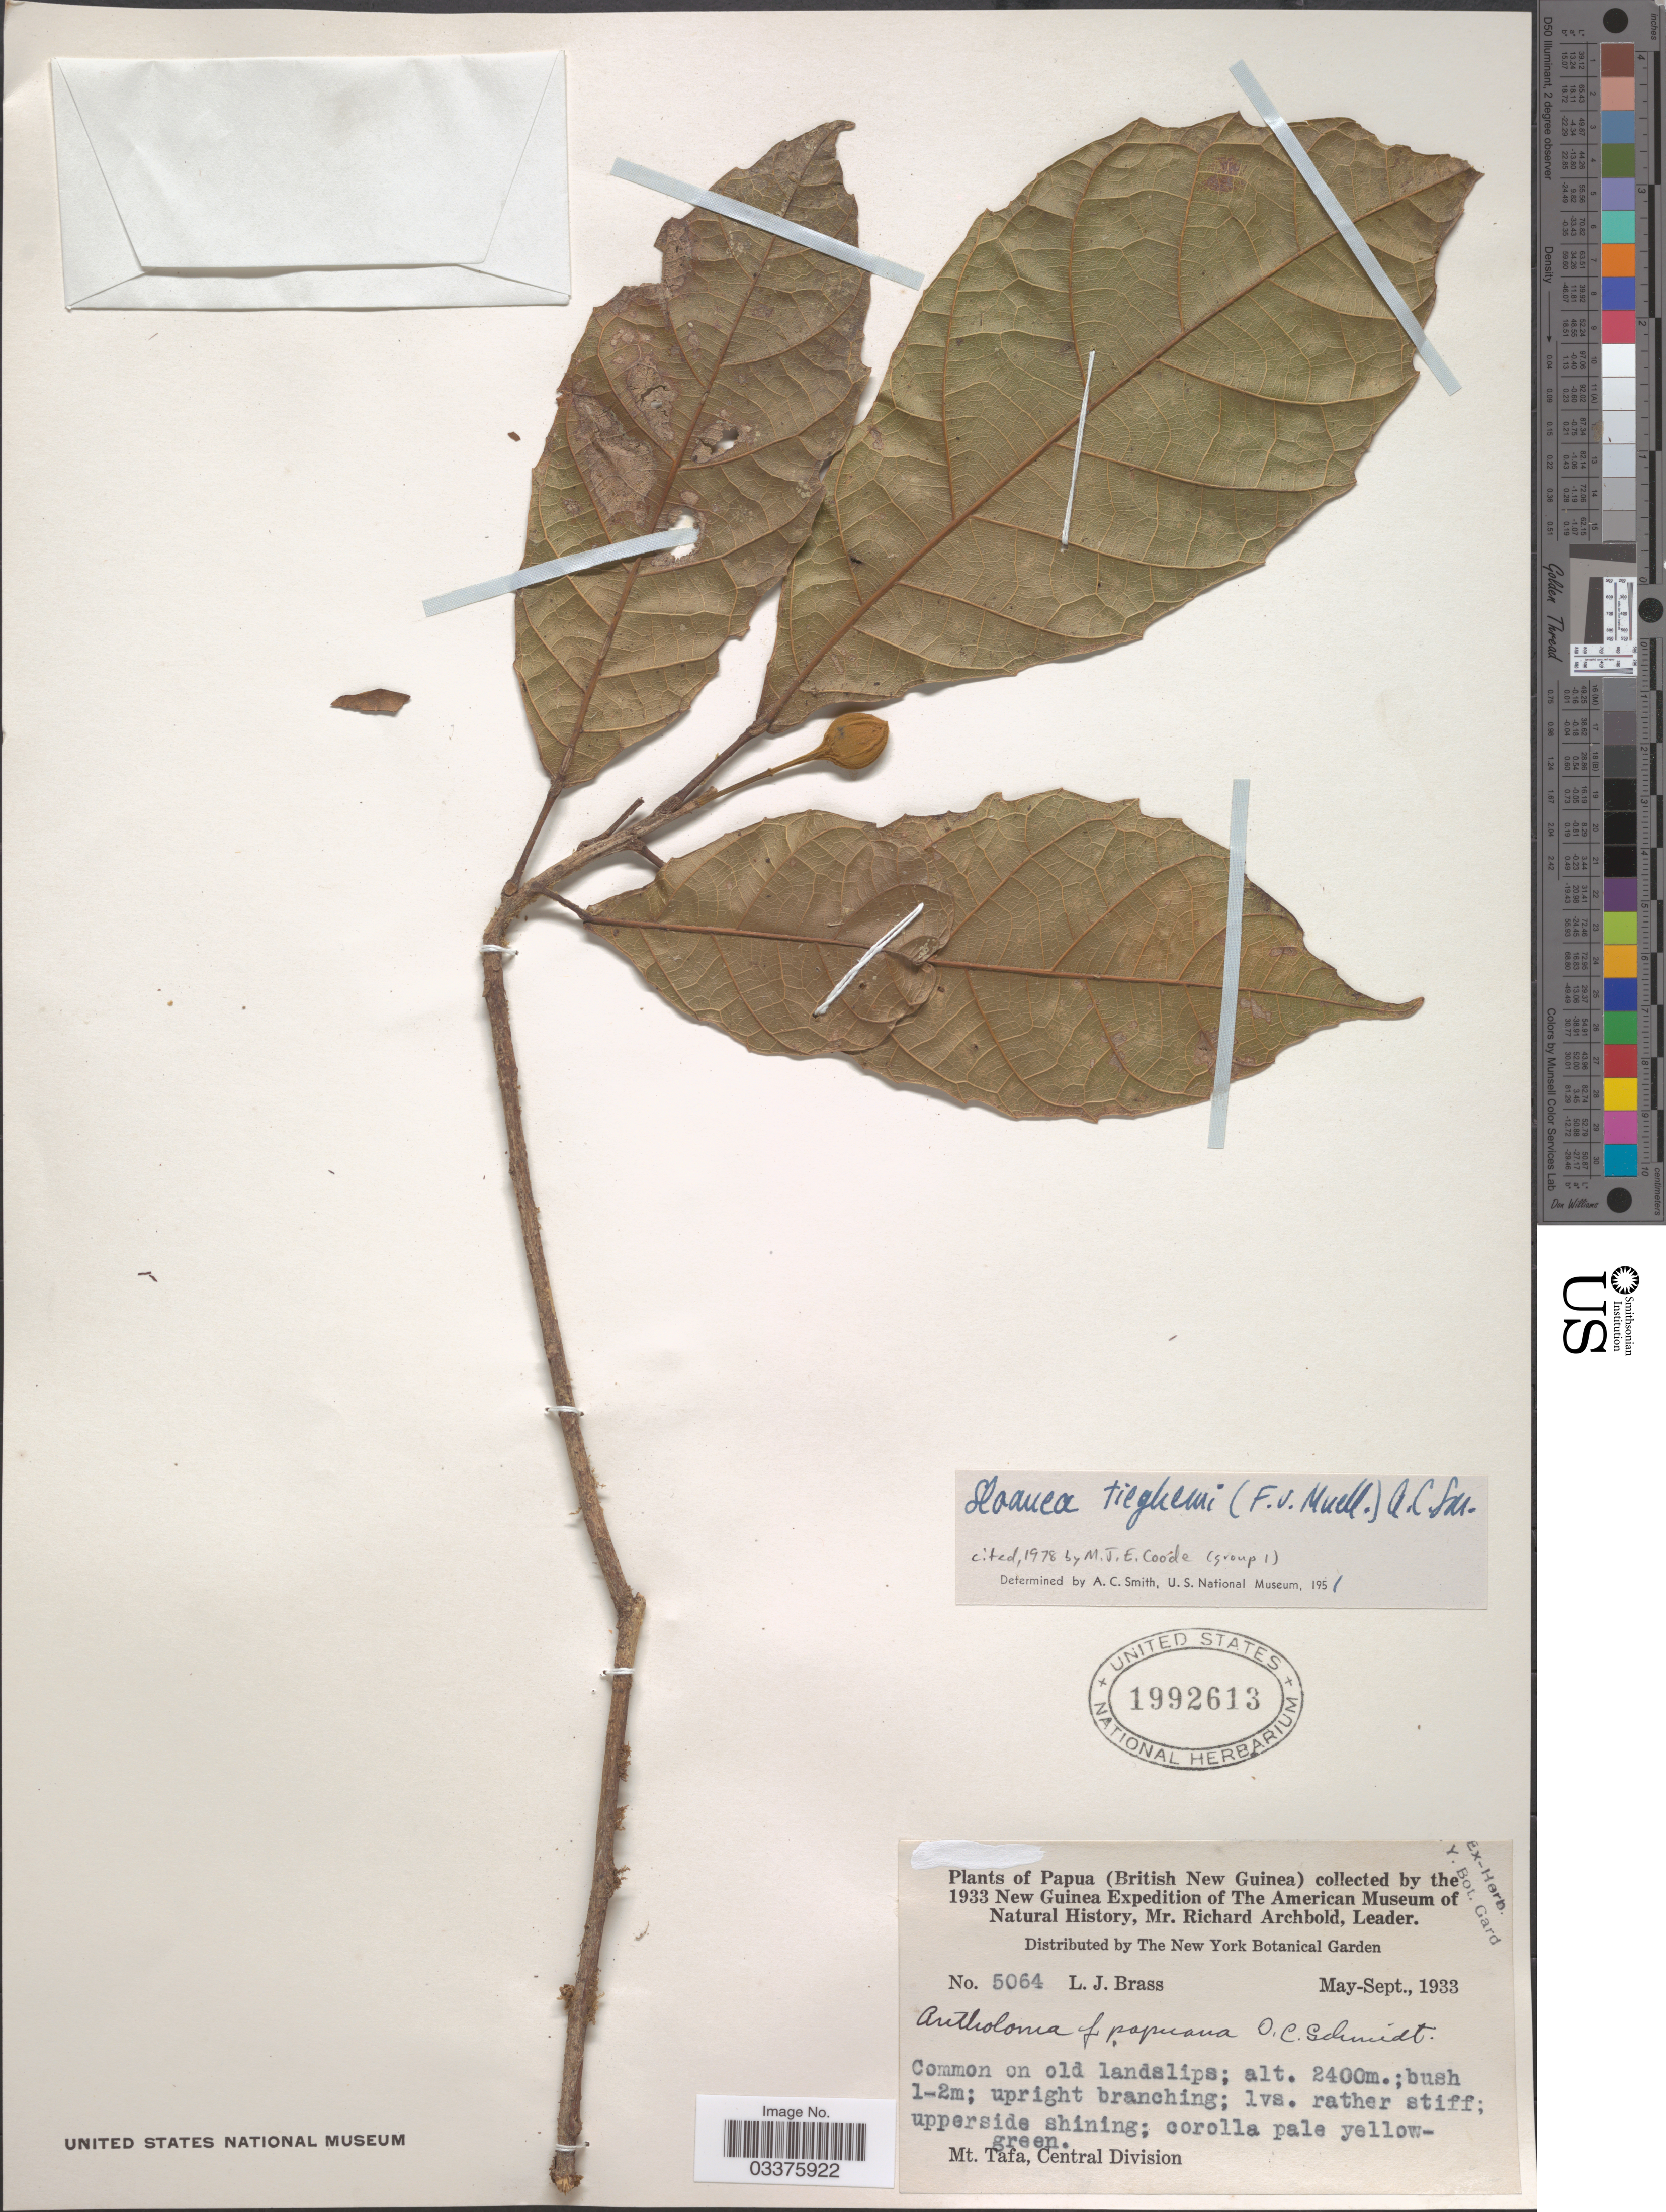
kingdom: Plantae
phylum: Tracheophyta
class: Magnoliopsida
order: Oxalidales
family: Elaeocarpaceae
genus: Sloanea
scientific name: Sloanea tieghemi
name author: A.C. Sm.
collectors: L. J. Brass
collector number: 5064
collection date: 1933-05/1933-09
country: Papua New Guinea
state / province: Central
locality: Papua (British New Guinea). Mt. Tafa, Central Division.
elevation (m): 2400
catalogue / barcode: US 1992613